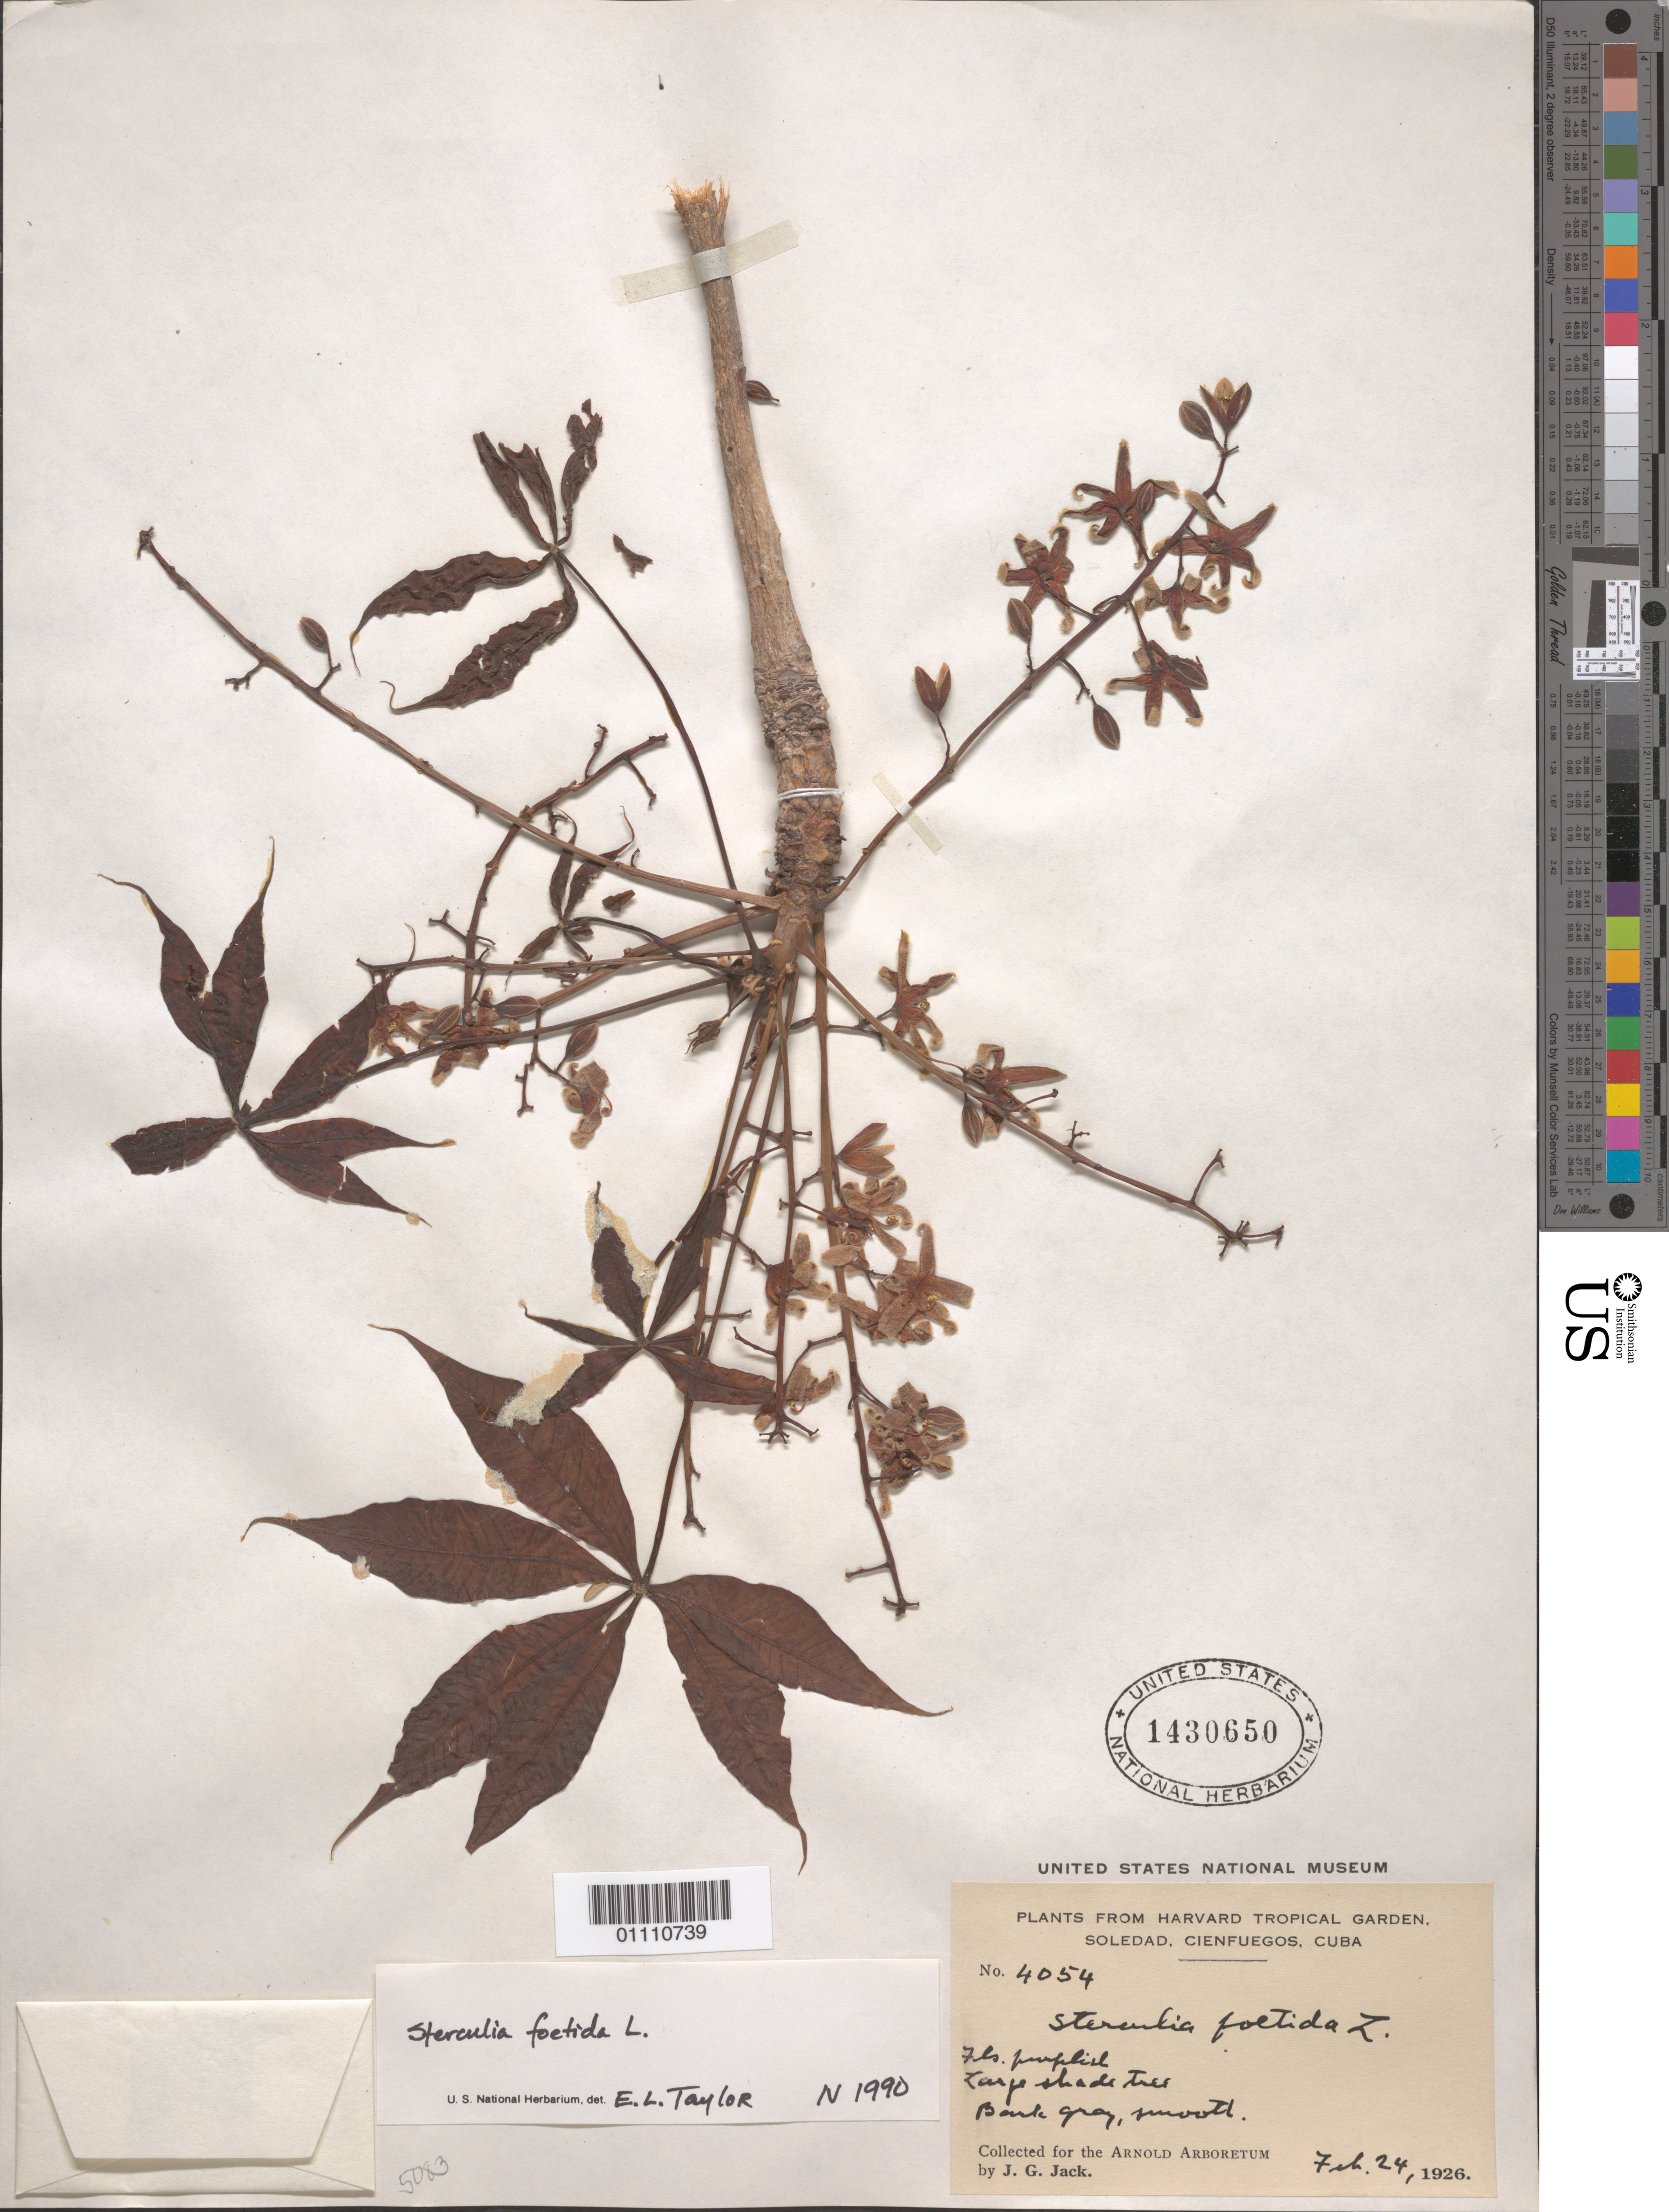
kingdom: Plantae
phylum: Tracheophyta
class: Magnoliopsida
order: Malvales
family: Malvaceae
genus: Sterculia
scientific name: Sterculia foetida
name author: L.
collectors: J. G. Jack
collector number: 4054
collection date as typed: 24 Feb 1926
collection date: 1926-02-24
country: Cuba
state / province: Cienfuegos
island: Cuba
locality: Plants from Harvard Tropical Garden, Soledad, Cienfuegos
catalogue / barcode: US 1430650